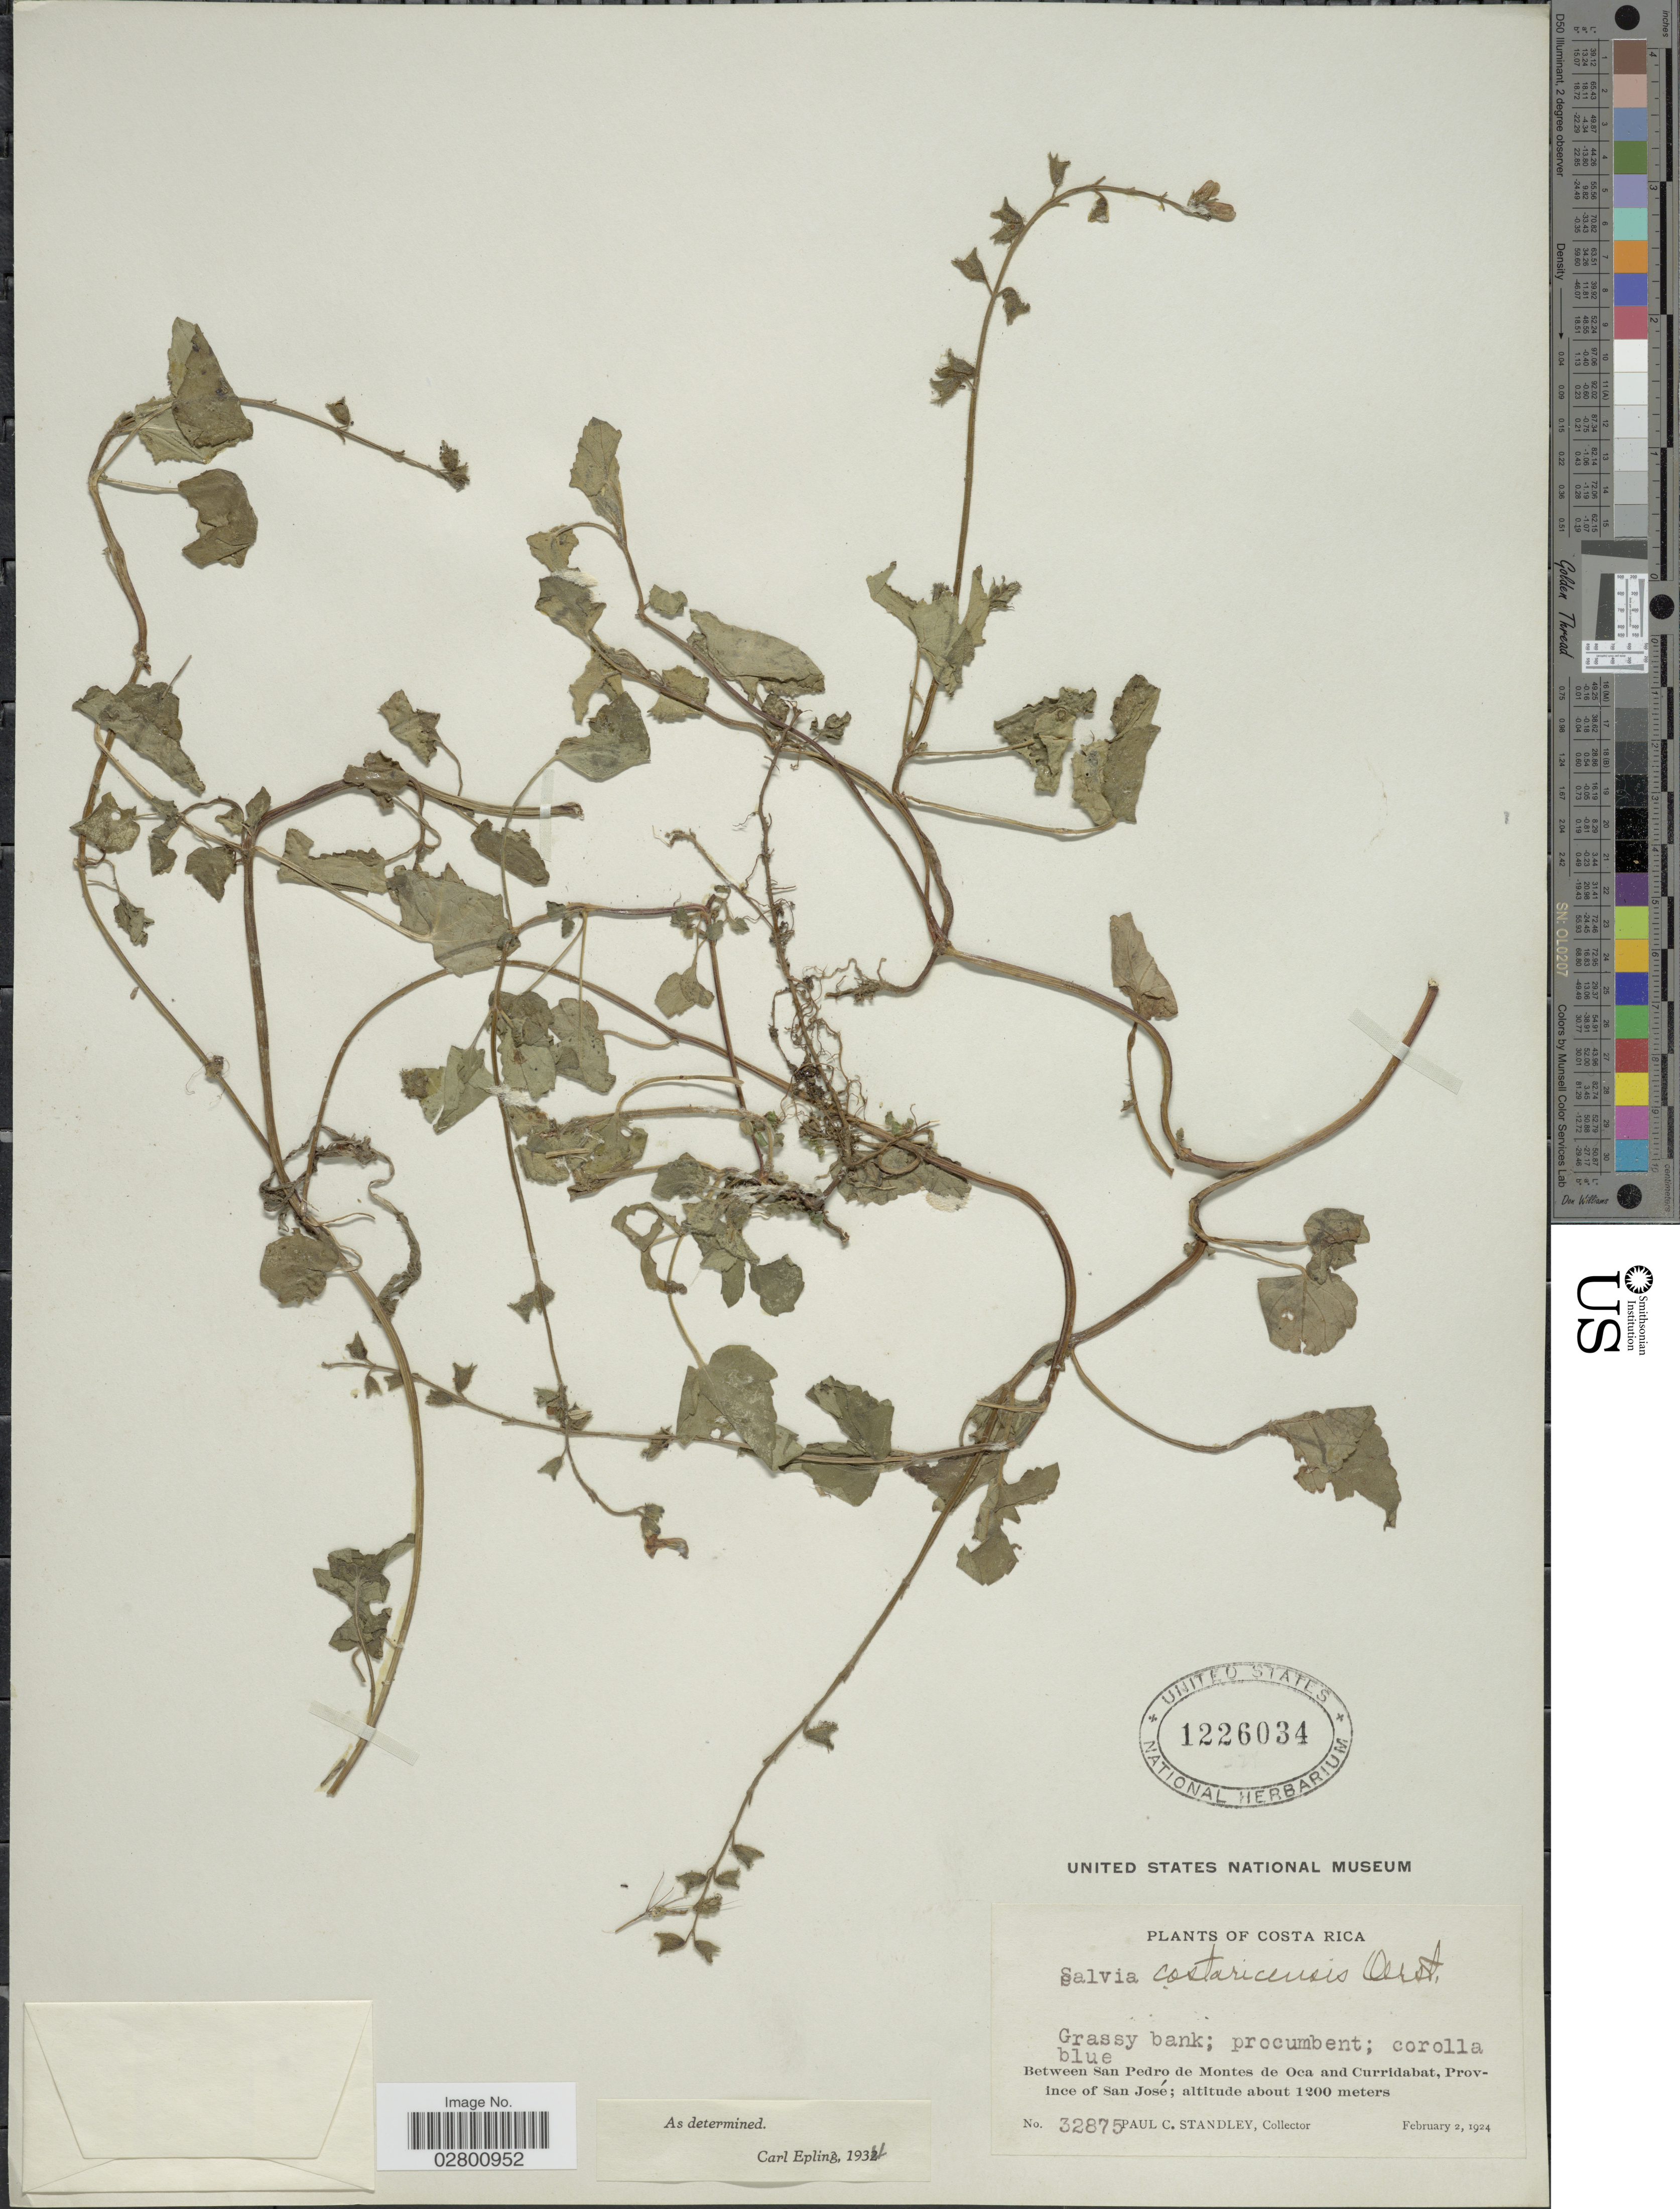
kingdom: Plantae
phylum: Tracheophyta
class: Magnoliopsida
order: Lamiales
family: Lamiaceae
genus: Salvia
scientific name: Salvia costaricensis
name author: Oerst.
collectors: P. C. Standley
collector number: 32875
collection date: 1924-02-02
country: Costa Rica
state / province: San José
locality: Between San Pedro de Montes de Oca and Curridabat.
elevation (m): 1200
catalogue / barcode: US 1226034